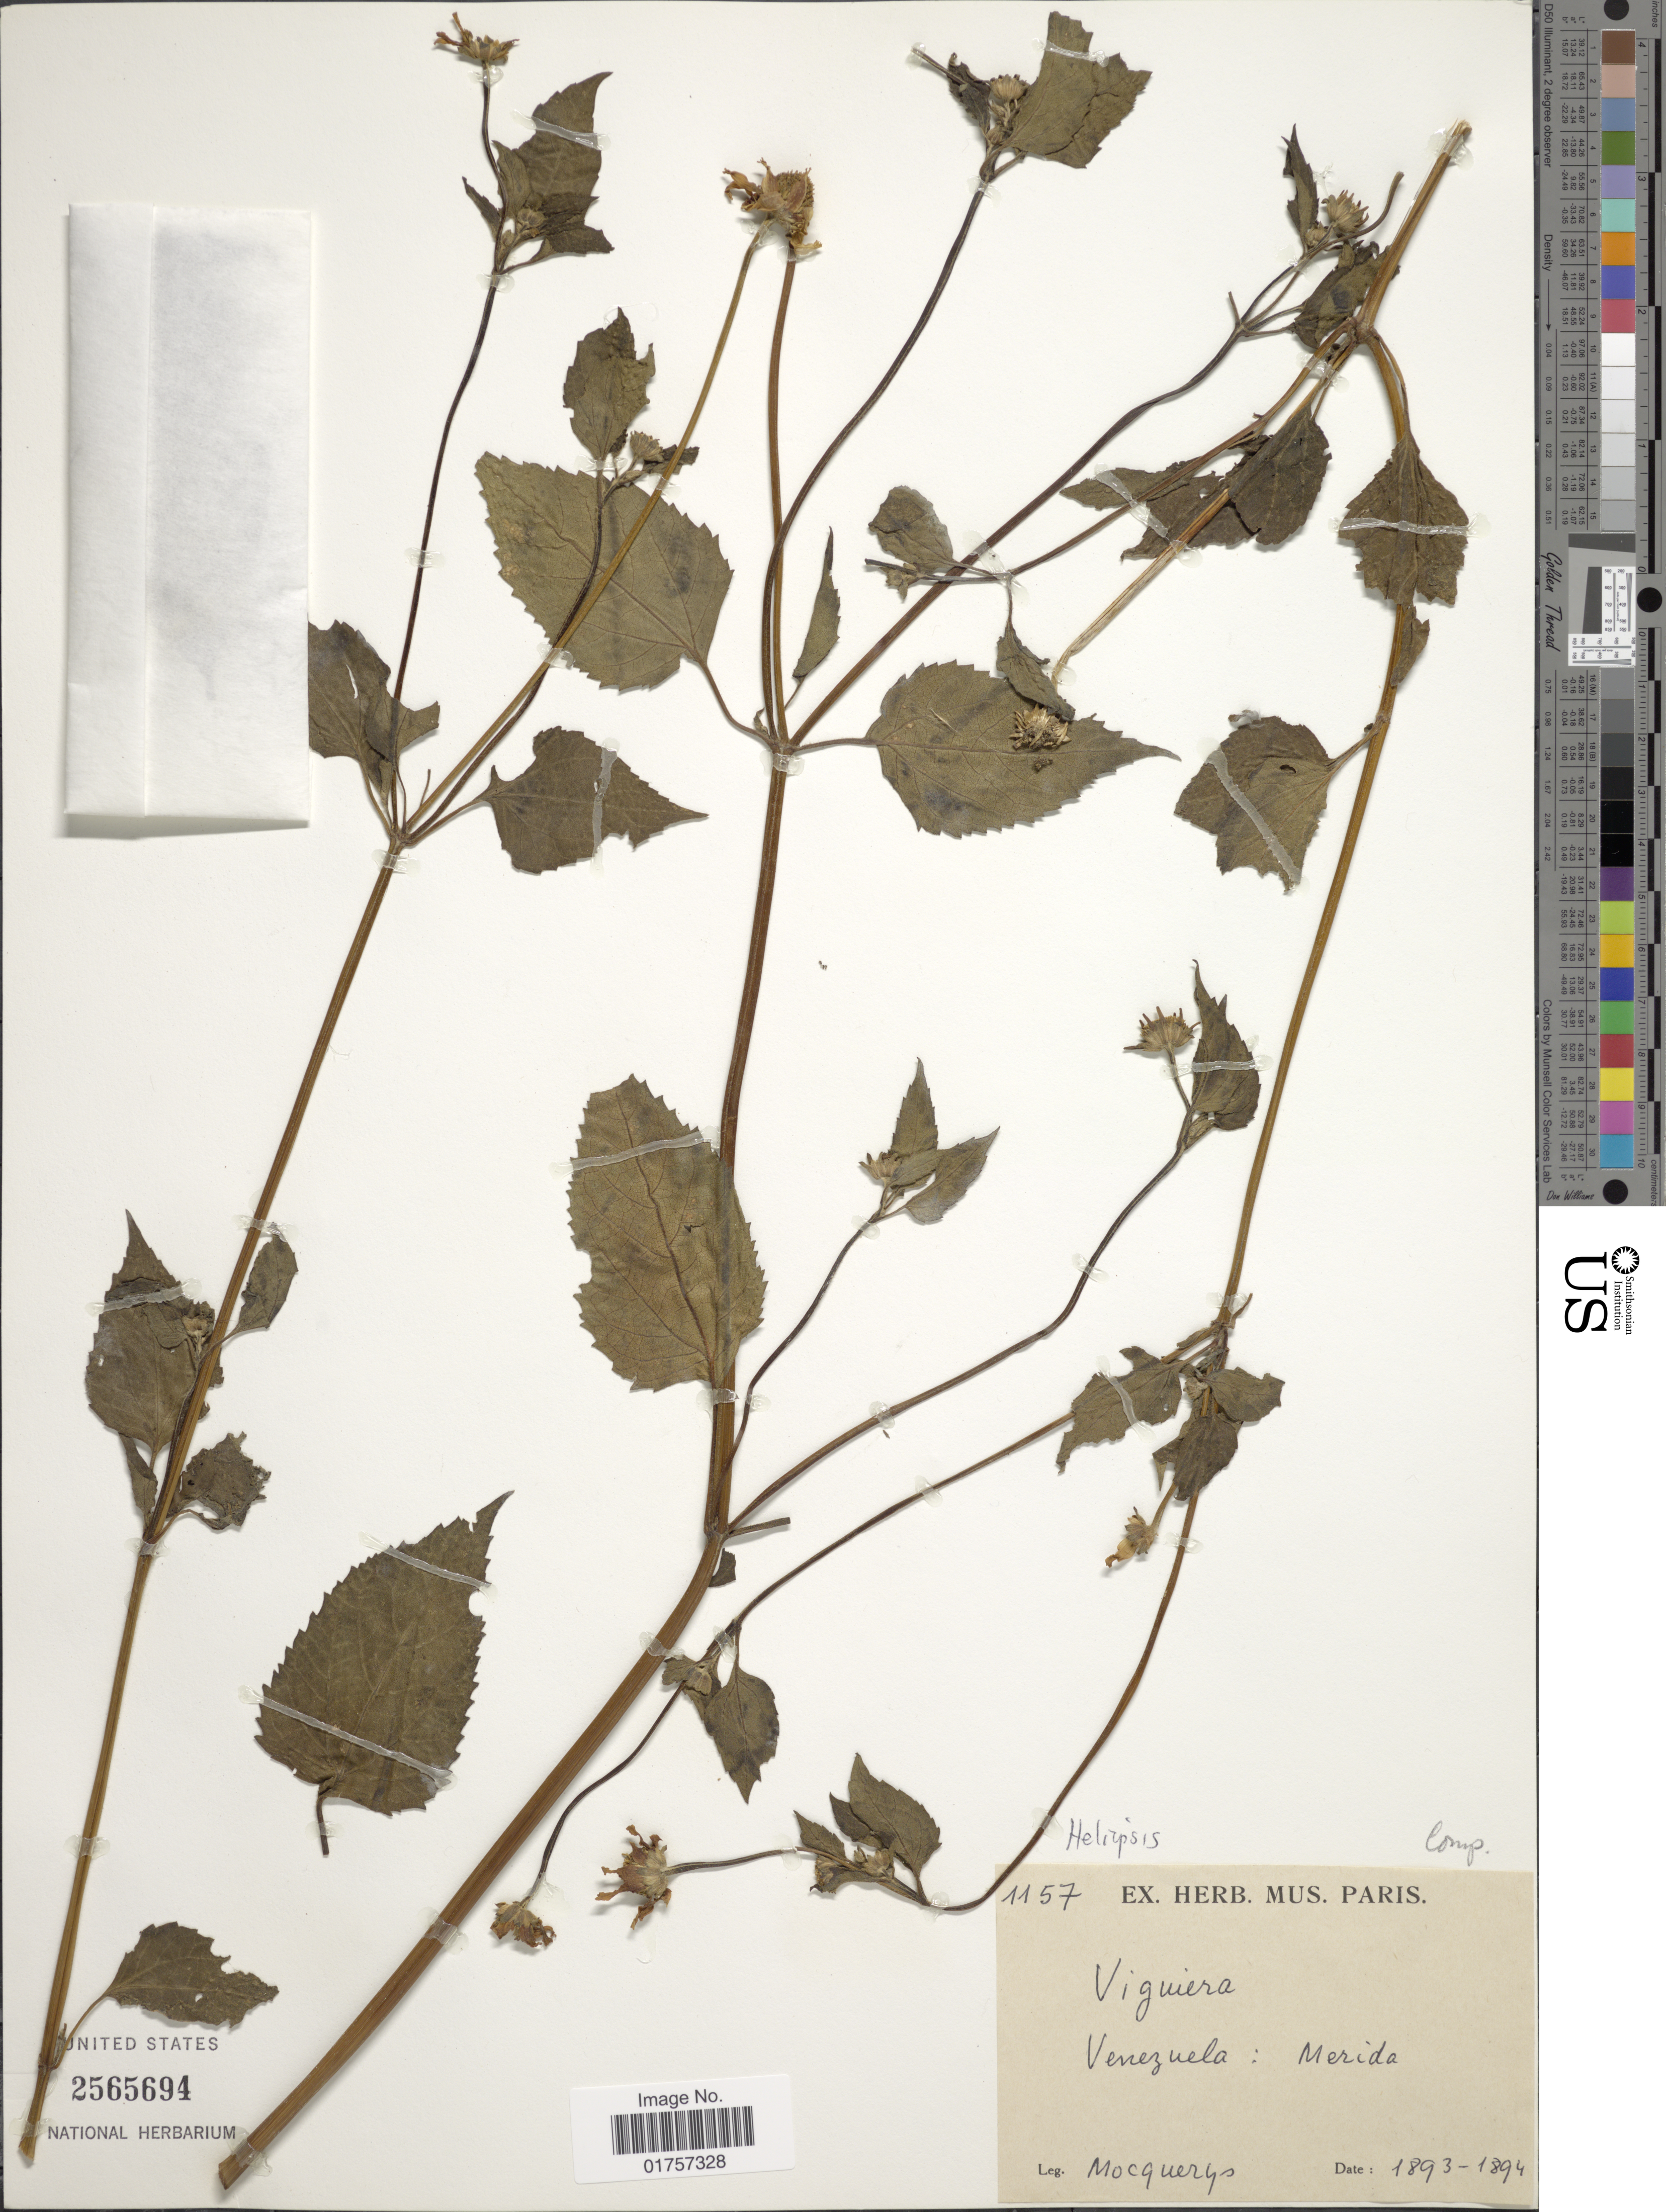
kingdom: Plantae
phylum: Tracheophyta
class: Magnoliopsida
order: Asterales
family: Asteraceae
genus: Heliopsis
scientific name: Heliopsis buphthalmoides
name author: (Jacq.) Dunal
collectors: A. Mocquerys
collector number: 1157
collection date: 1893/1894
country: Venezuela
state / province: Mérida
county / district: Libertador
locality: Mérida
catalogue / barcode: US 2565694